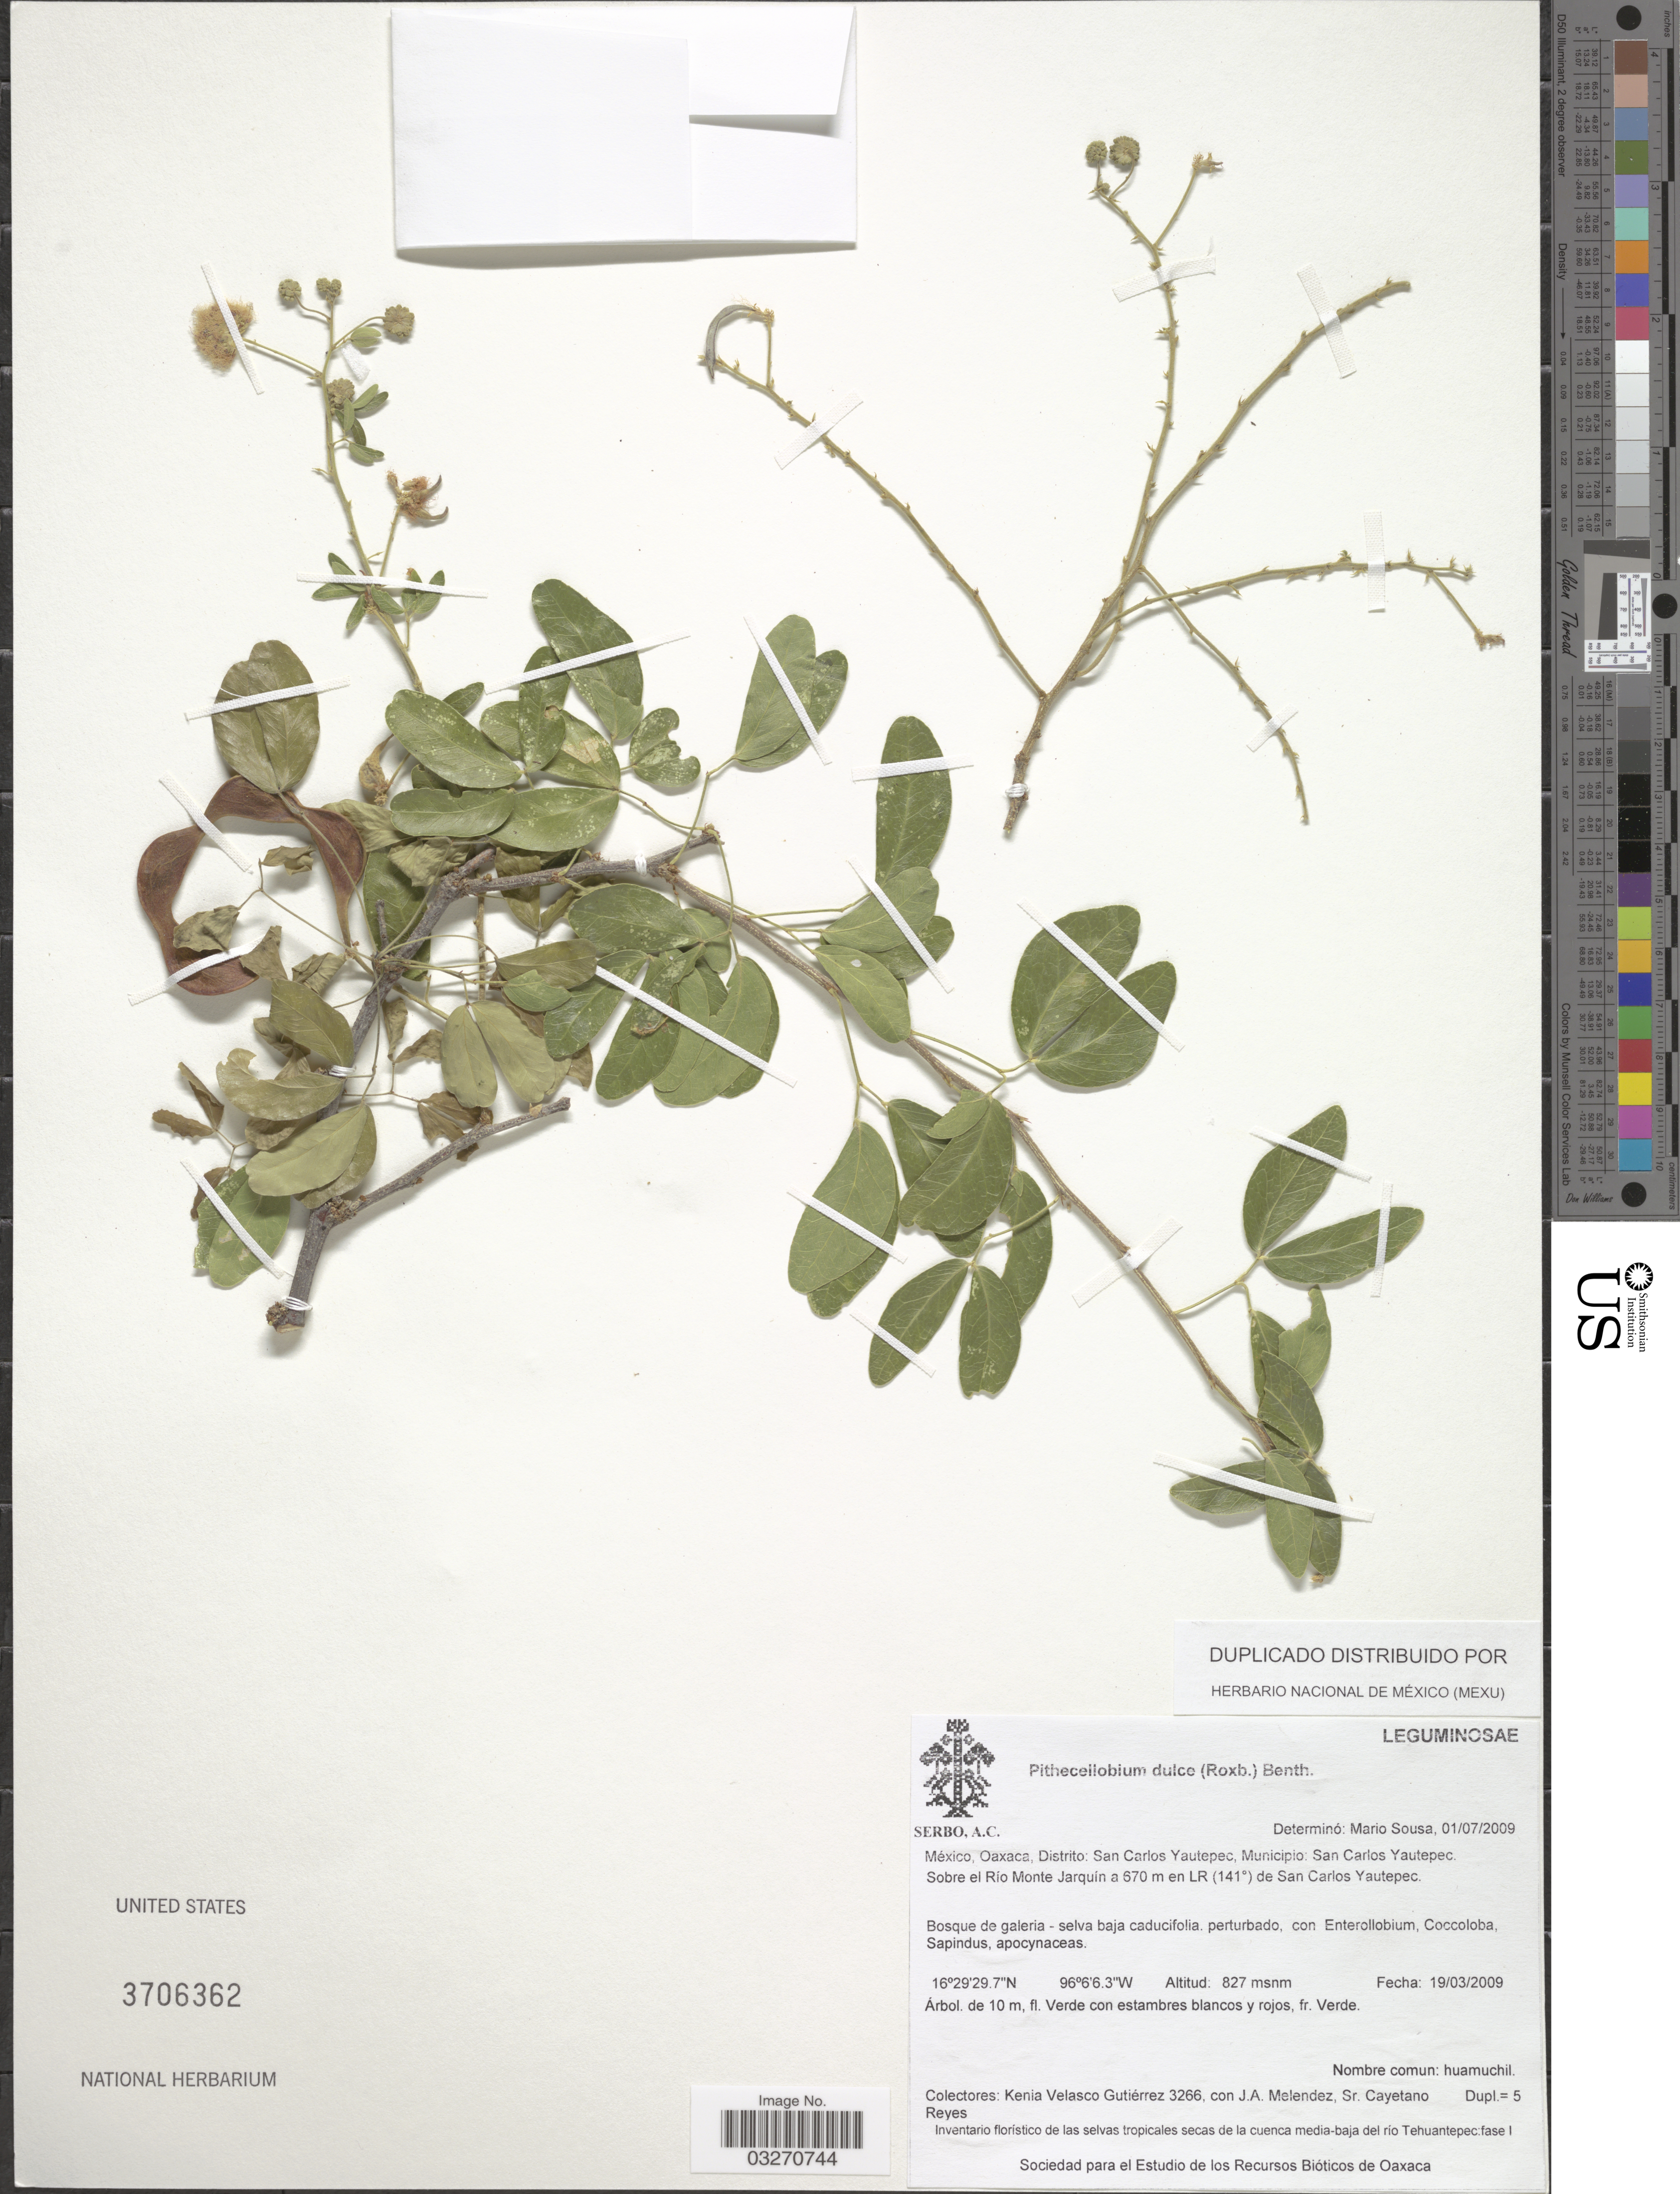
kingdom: Plantae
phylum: Tracheophyta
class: Magnoliopsida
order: Fabales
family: Fabaceae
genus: Pithecellobium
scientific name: Pithecellobium dulce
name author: (Roxb.) Benth.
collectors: K. Velasco Gutiérrez, J. Melendez & C. Reyes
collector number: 3266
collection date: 2009-03-19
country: Mexico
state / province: Oaxaca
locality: Distrito: San Carlos Yautepec, Municipio: San Carlos Yautepec. Sobre el Río Monte Jarquín a 670 m en LR (141°) de San Carlos Yautepec.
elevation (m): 827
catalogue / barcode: US 3706362